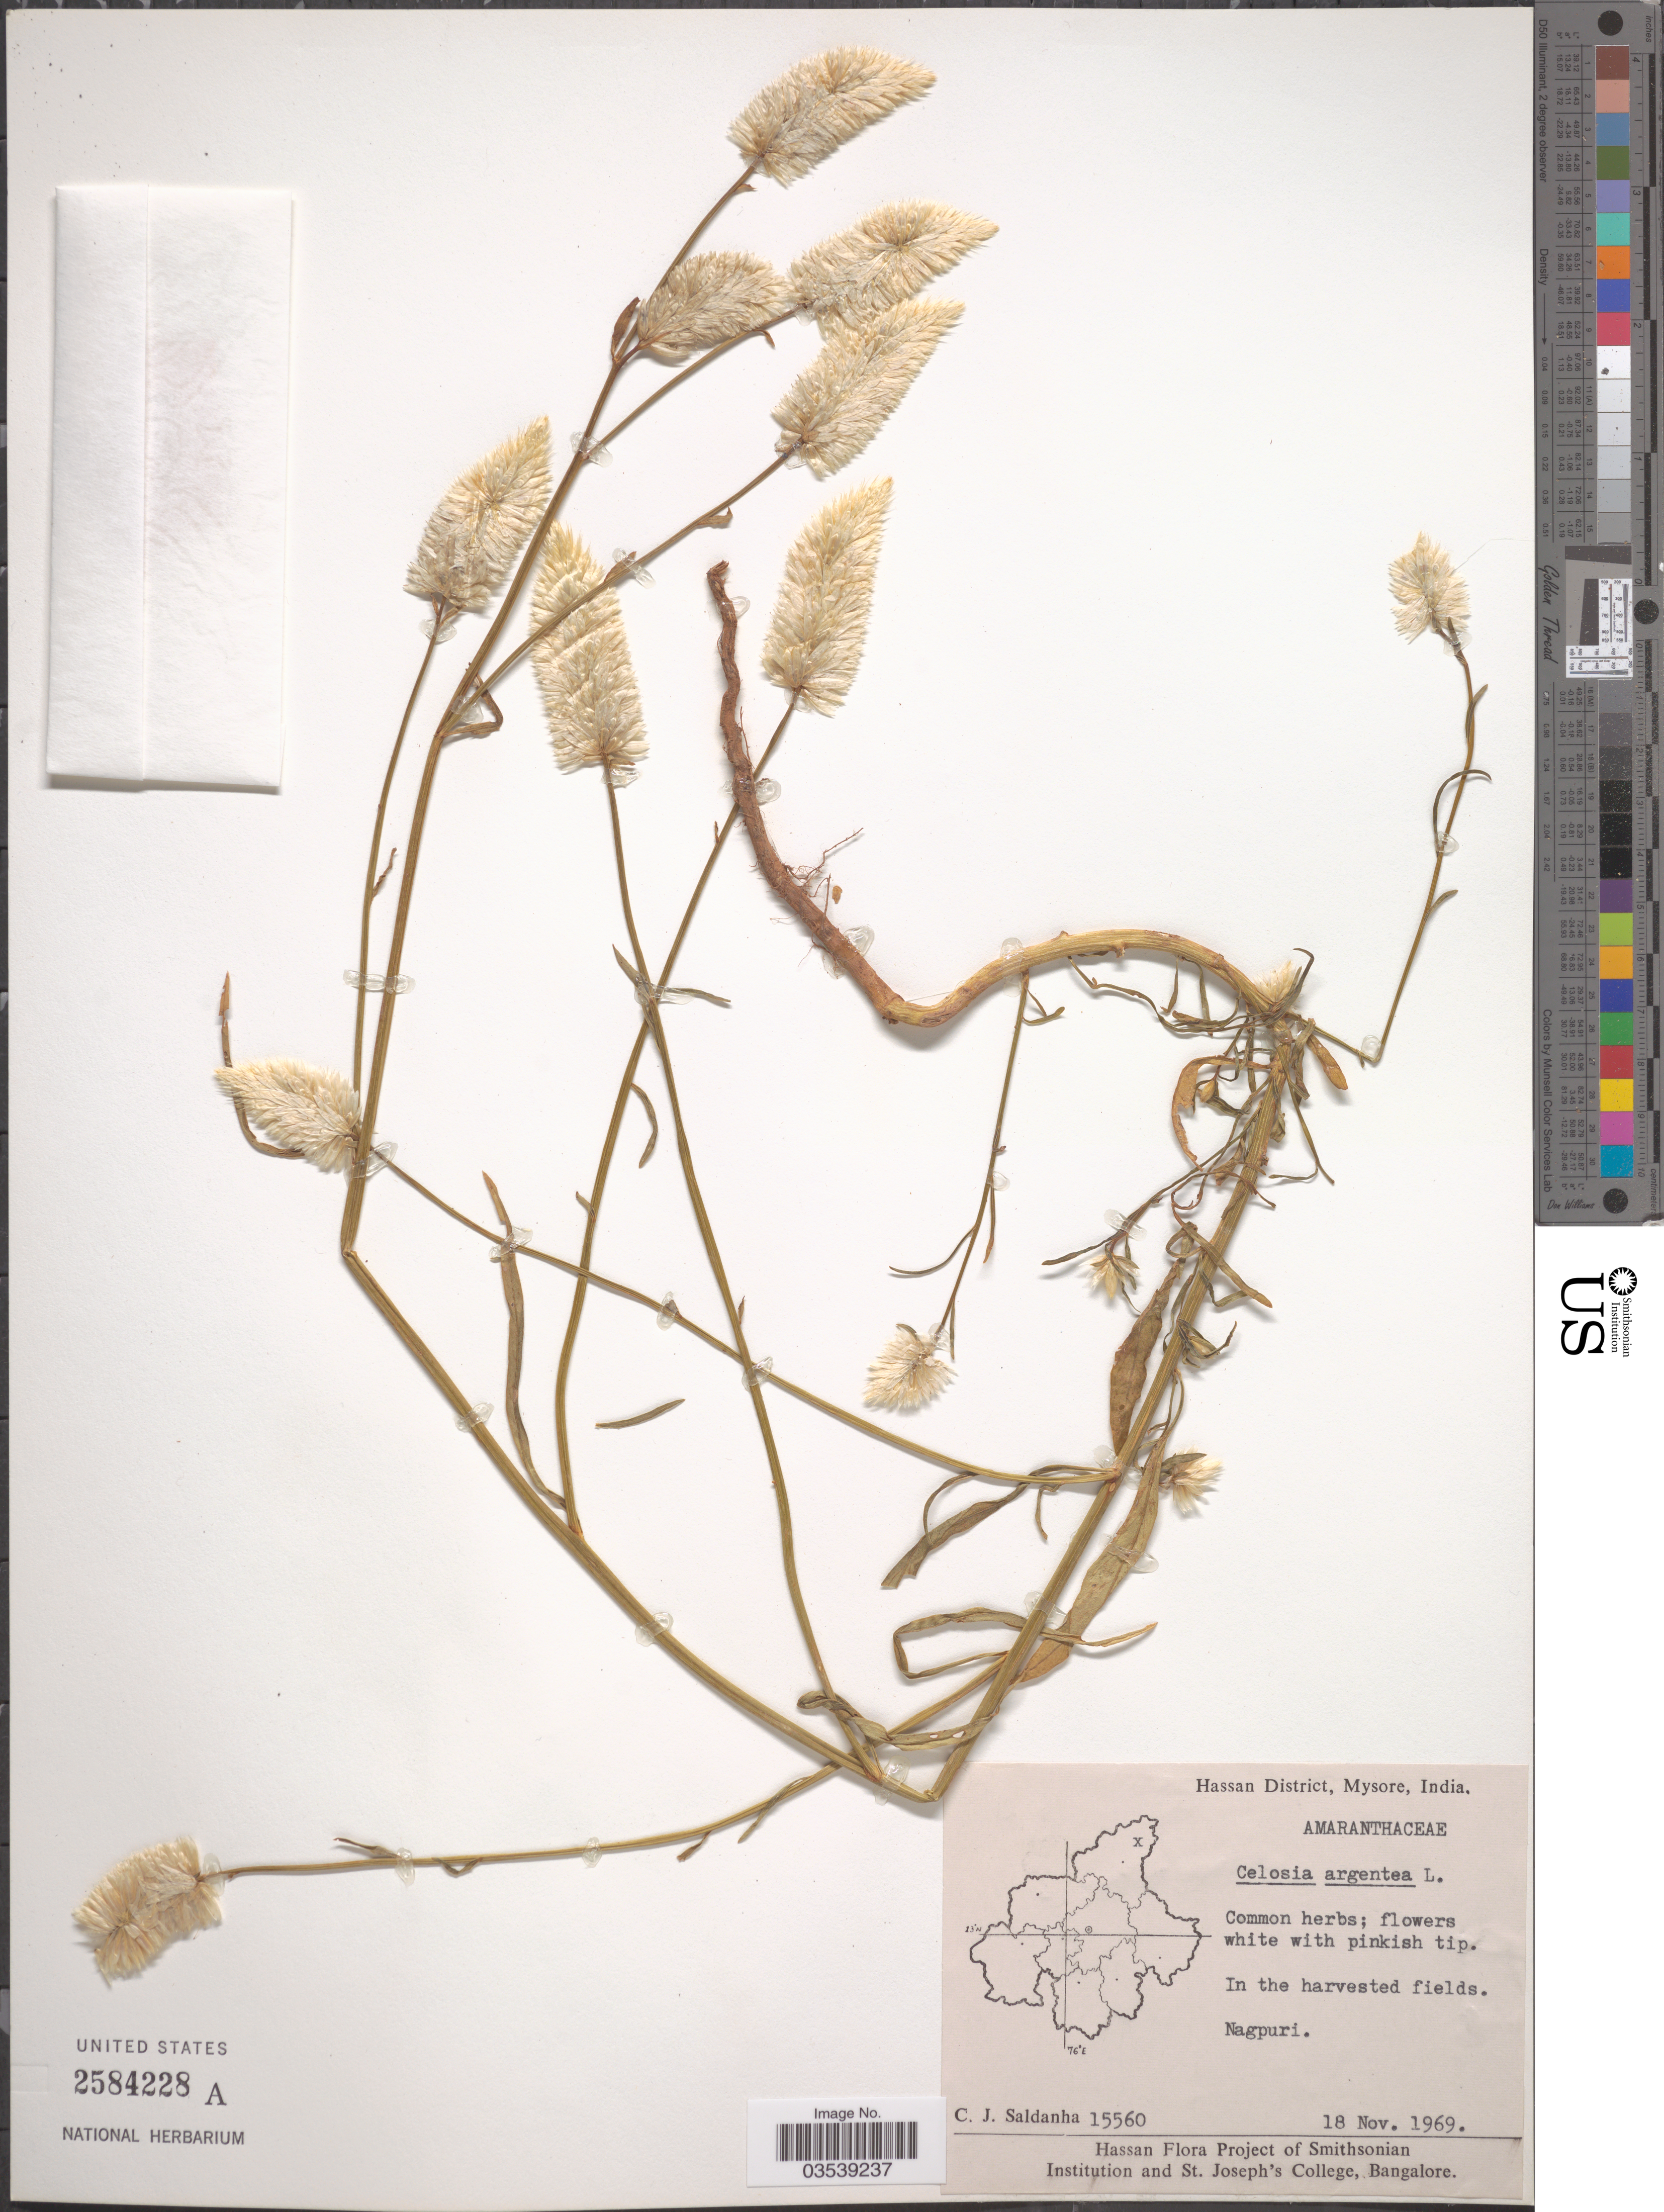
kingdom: Plantae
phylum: Tracheophyta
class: Magnoliopsida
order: Caryophyllales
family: Amaranthaceae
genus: Celosia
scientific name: Celosia argentea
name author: L.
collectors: C. J. Saldanha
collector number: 15560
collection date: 1969-11-18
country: India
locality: Hassan District, Mysore. Nagpuri.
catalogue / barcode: US 2584228A